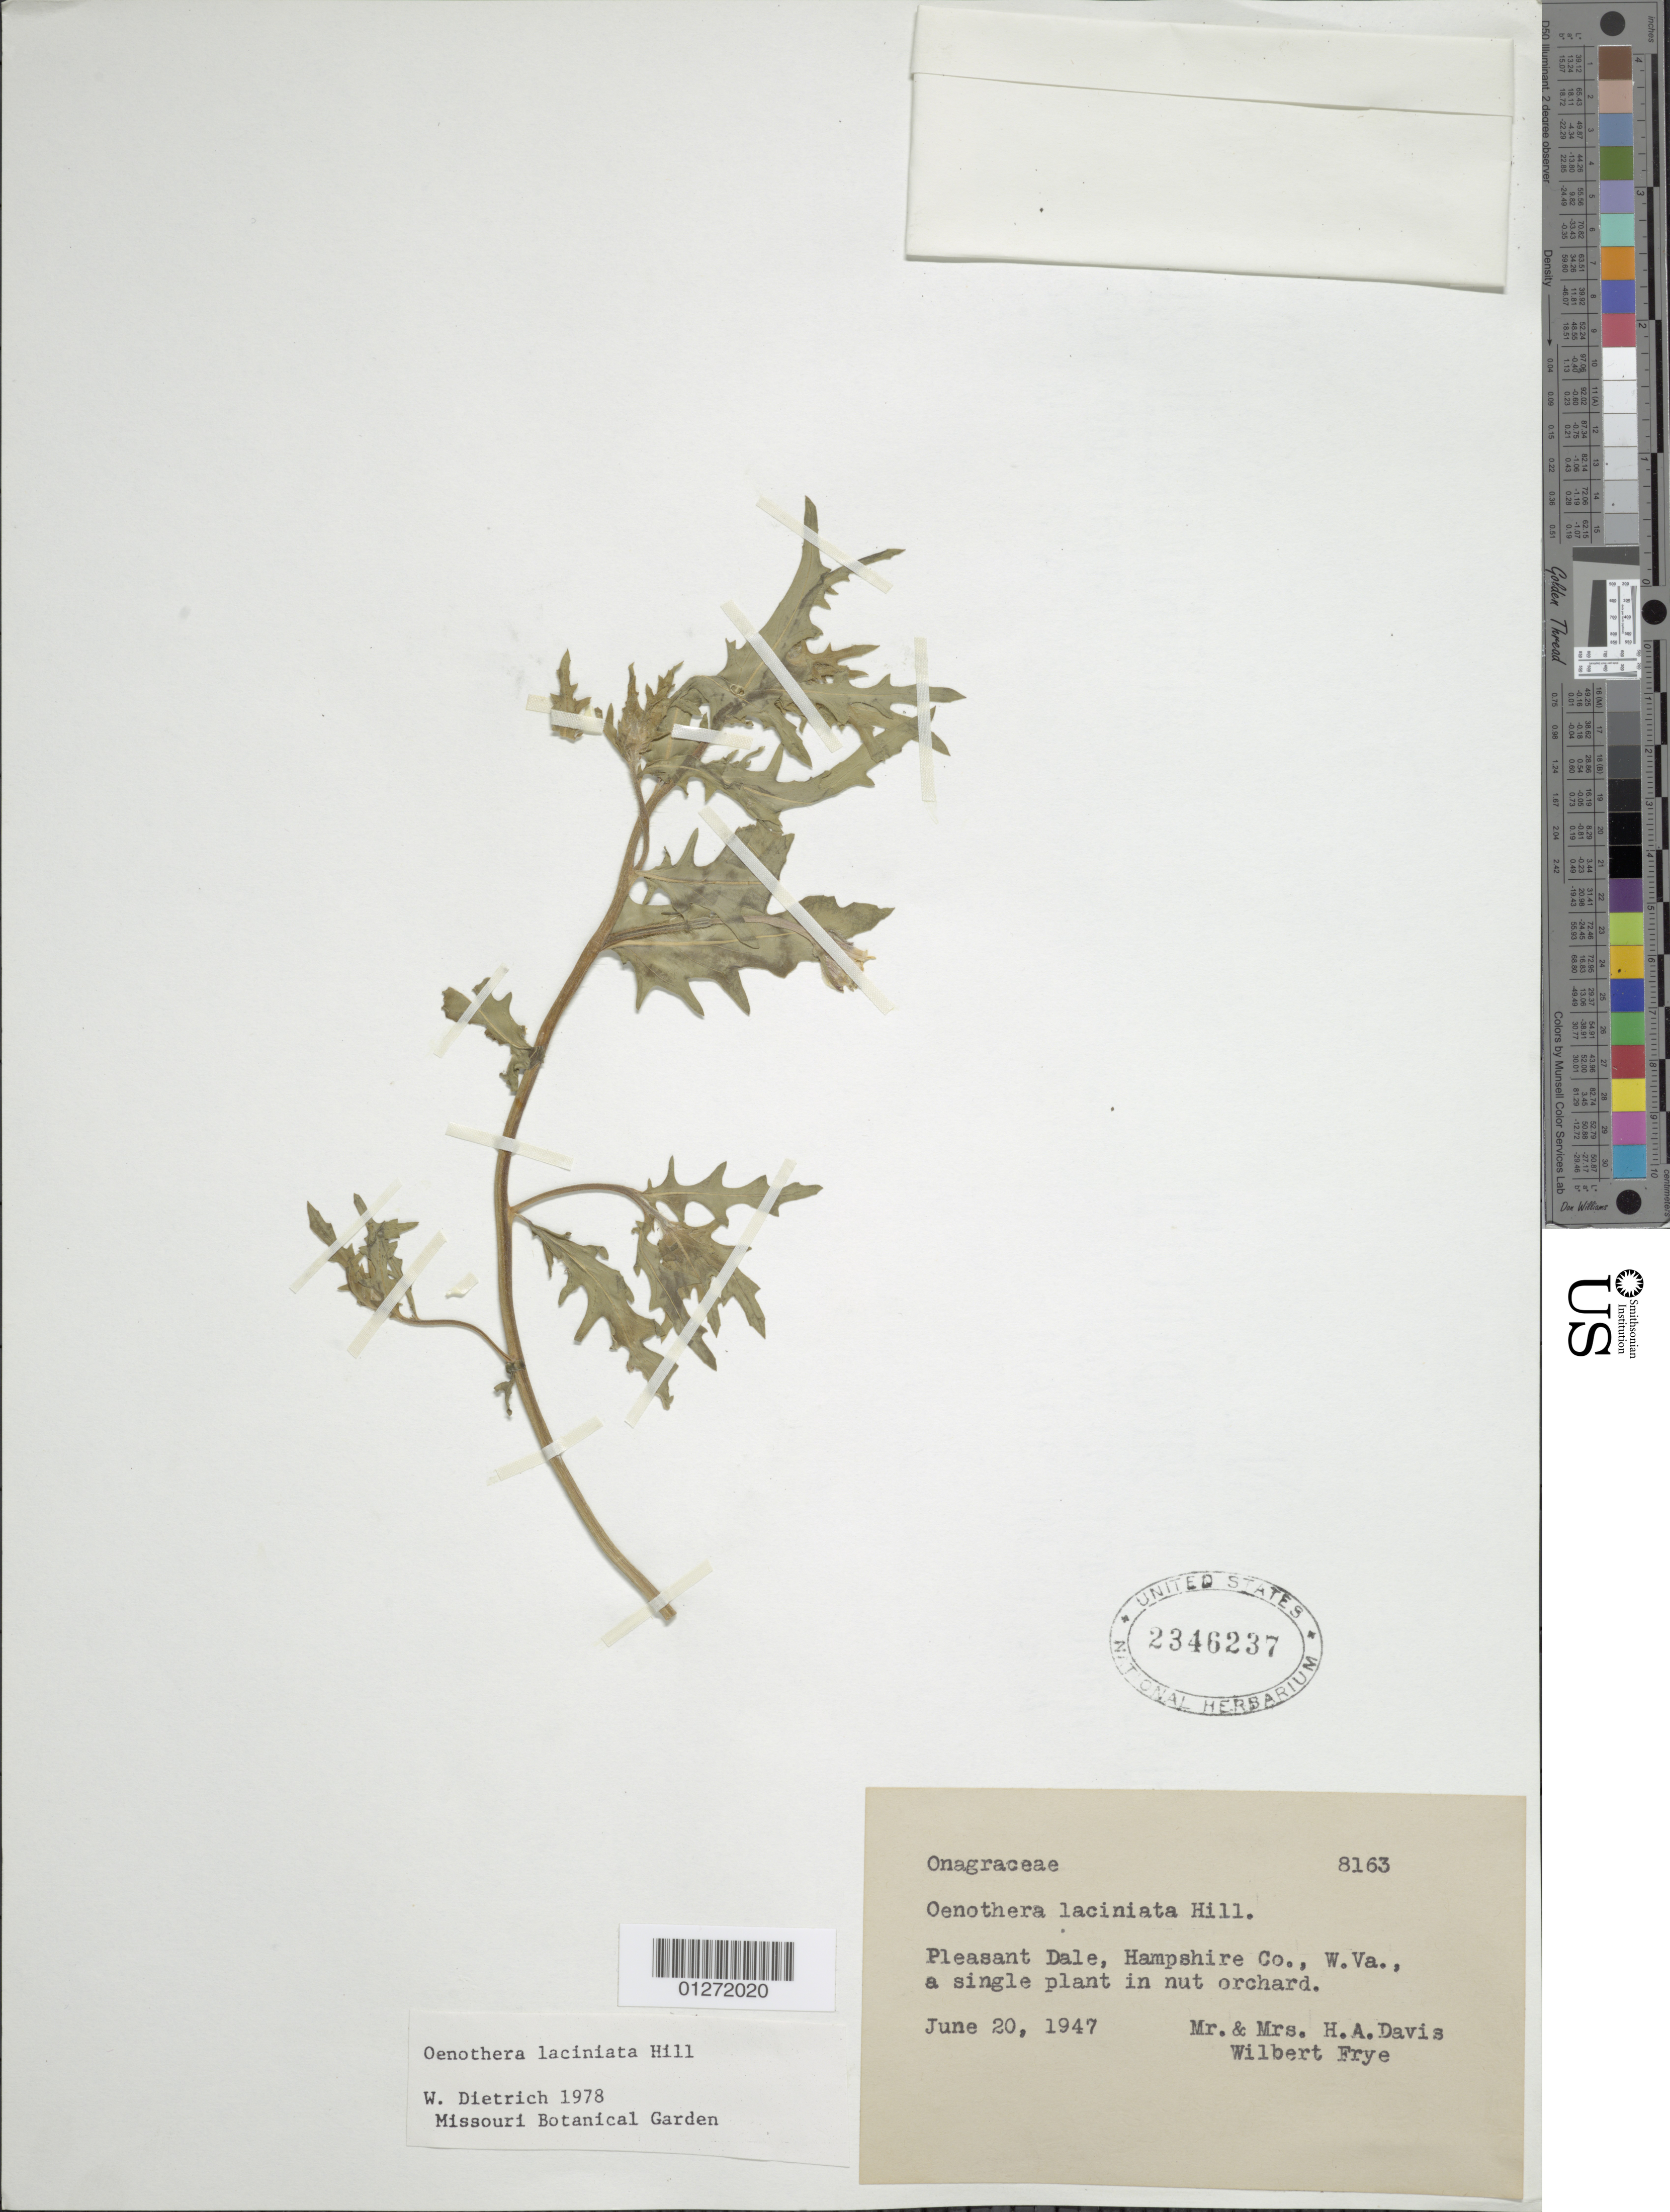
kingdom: Plantae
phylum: Tracheophyta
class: Magnoliopsida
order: Myrtales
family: Onagraceae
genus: Oenothera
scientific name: Oenothera laciniata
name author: Hill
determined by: Dietrich, W.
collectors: H. Davis & W. Frye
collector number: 8163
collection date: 1947-06-20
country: United States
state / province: West Virginia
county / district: Hampshire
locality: Pleasant Dale.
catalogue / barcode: US 2346237